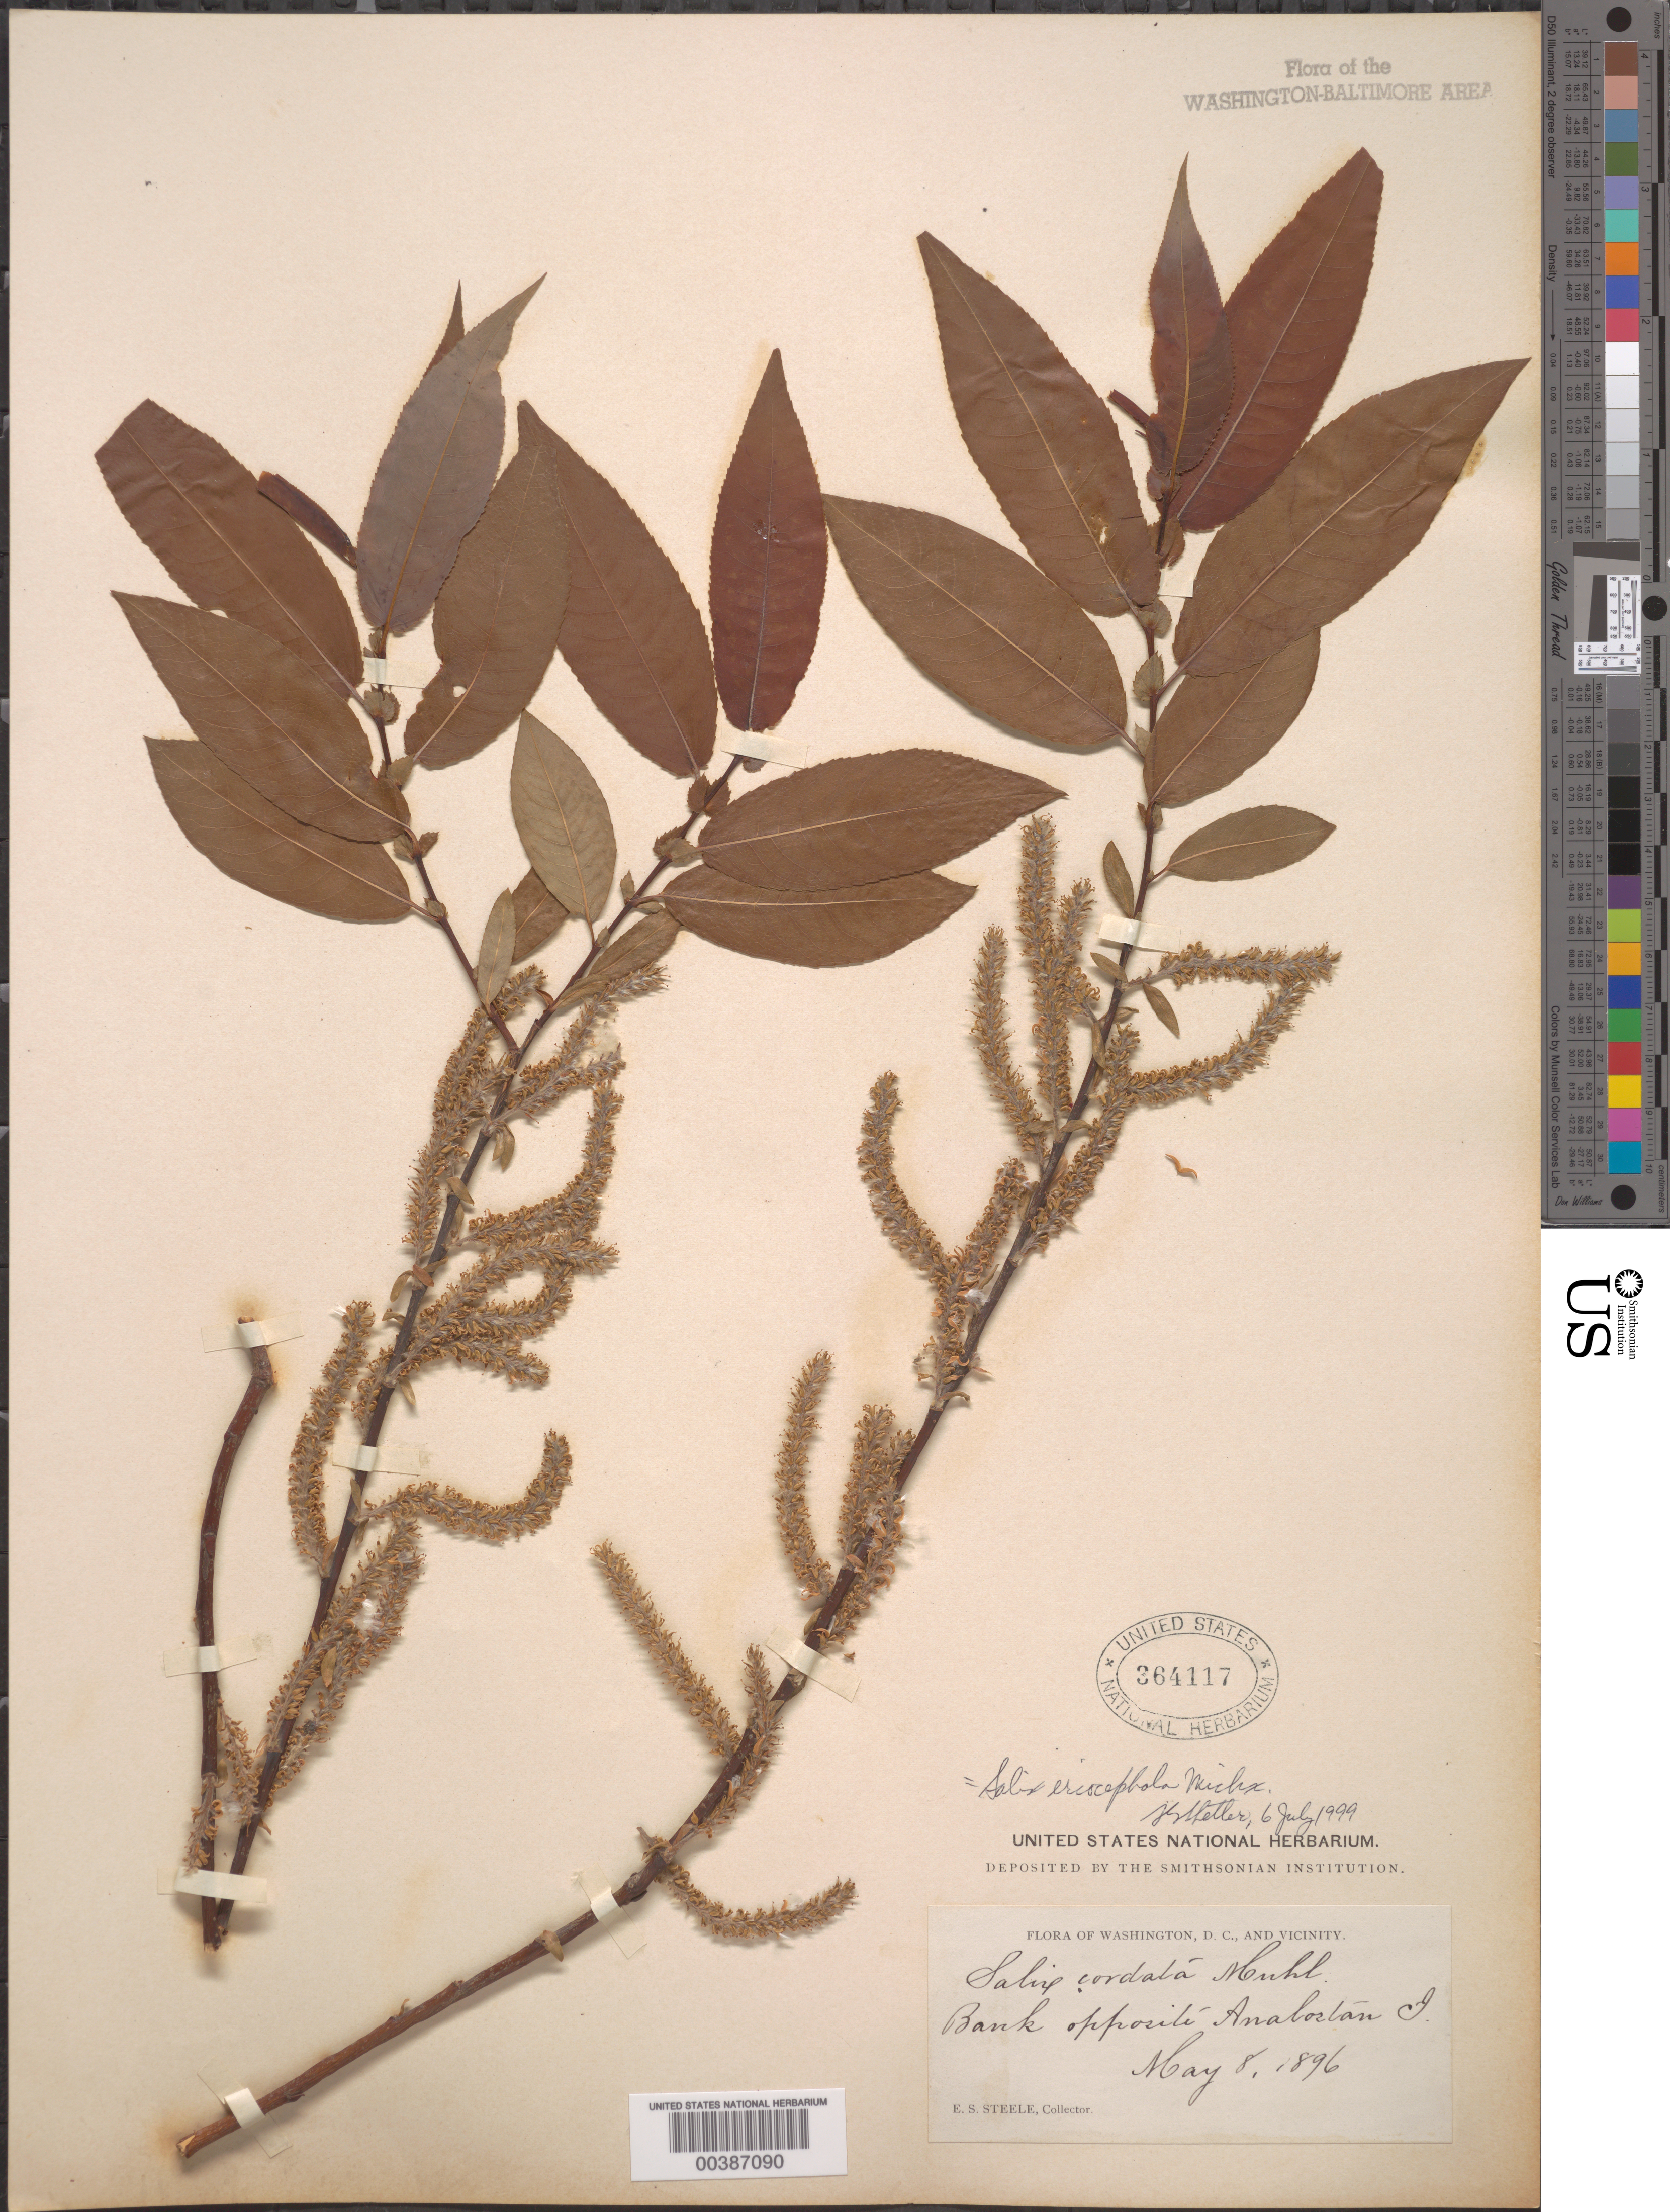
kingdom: Plantae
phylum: Tracheophyta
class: Magnoliopsida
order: Malpighiales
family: Salicaceae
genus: Salix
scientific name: Salix eriocephala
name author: Michx.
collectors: E. Steele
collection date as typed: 08 May 1896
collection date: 1896-05-08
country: United States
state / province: Virginia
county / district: Arlington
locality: Opposite Analostan Island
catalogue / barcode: US 364117